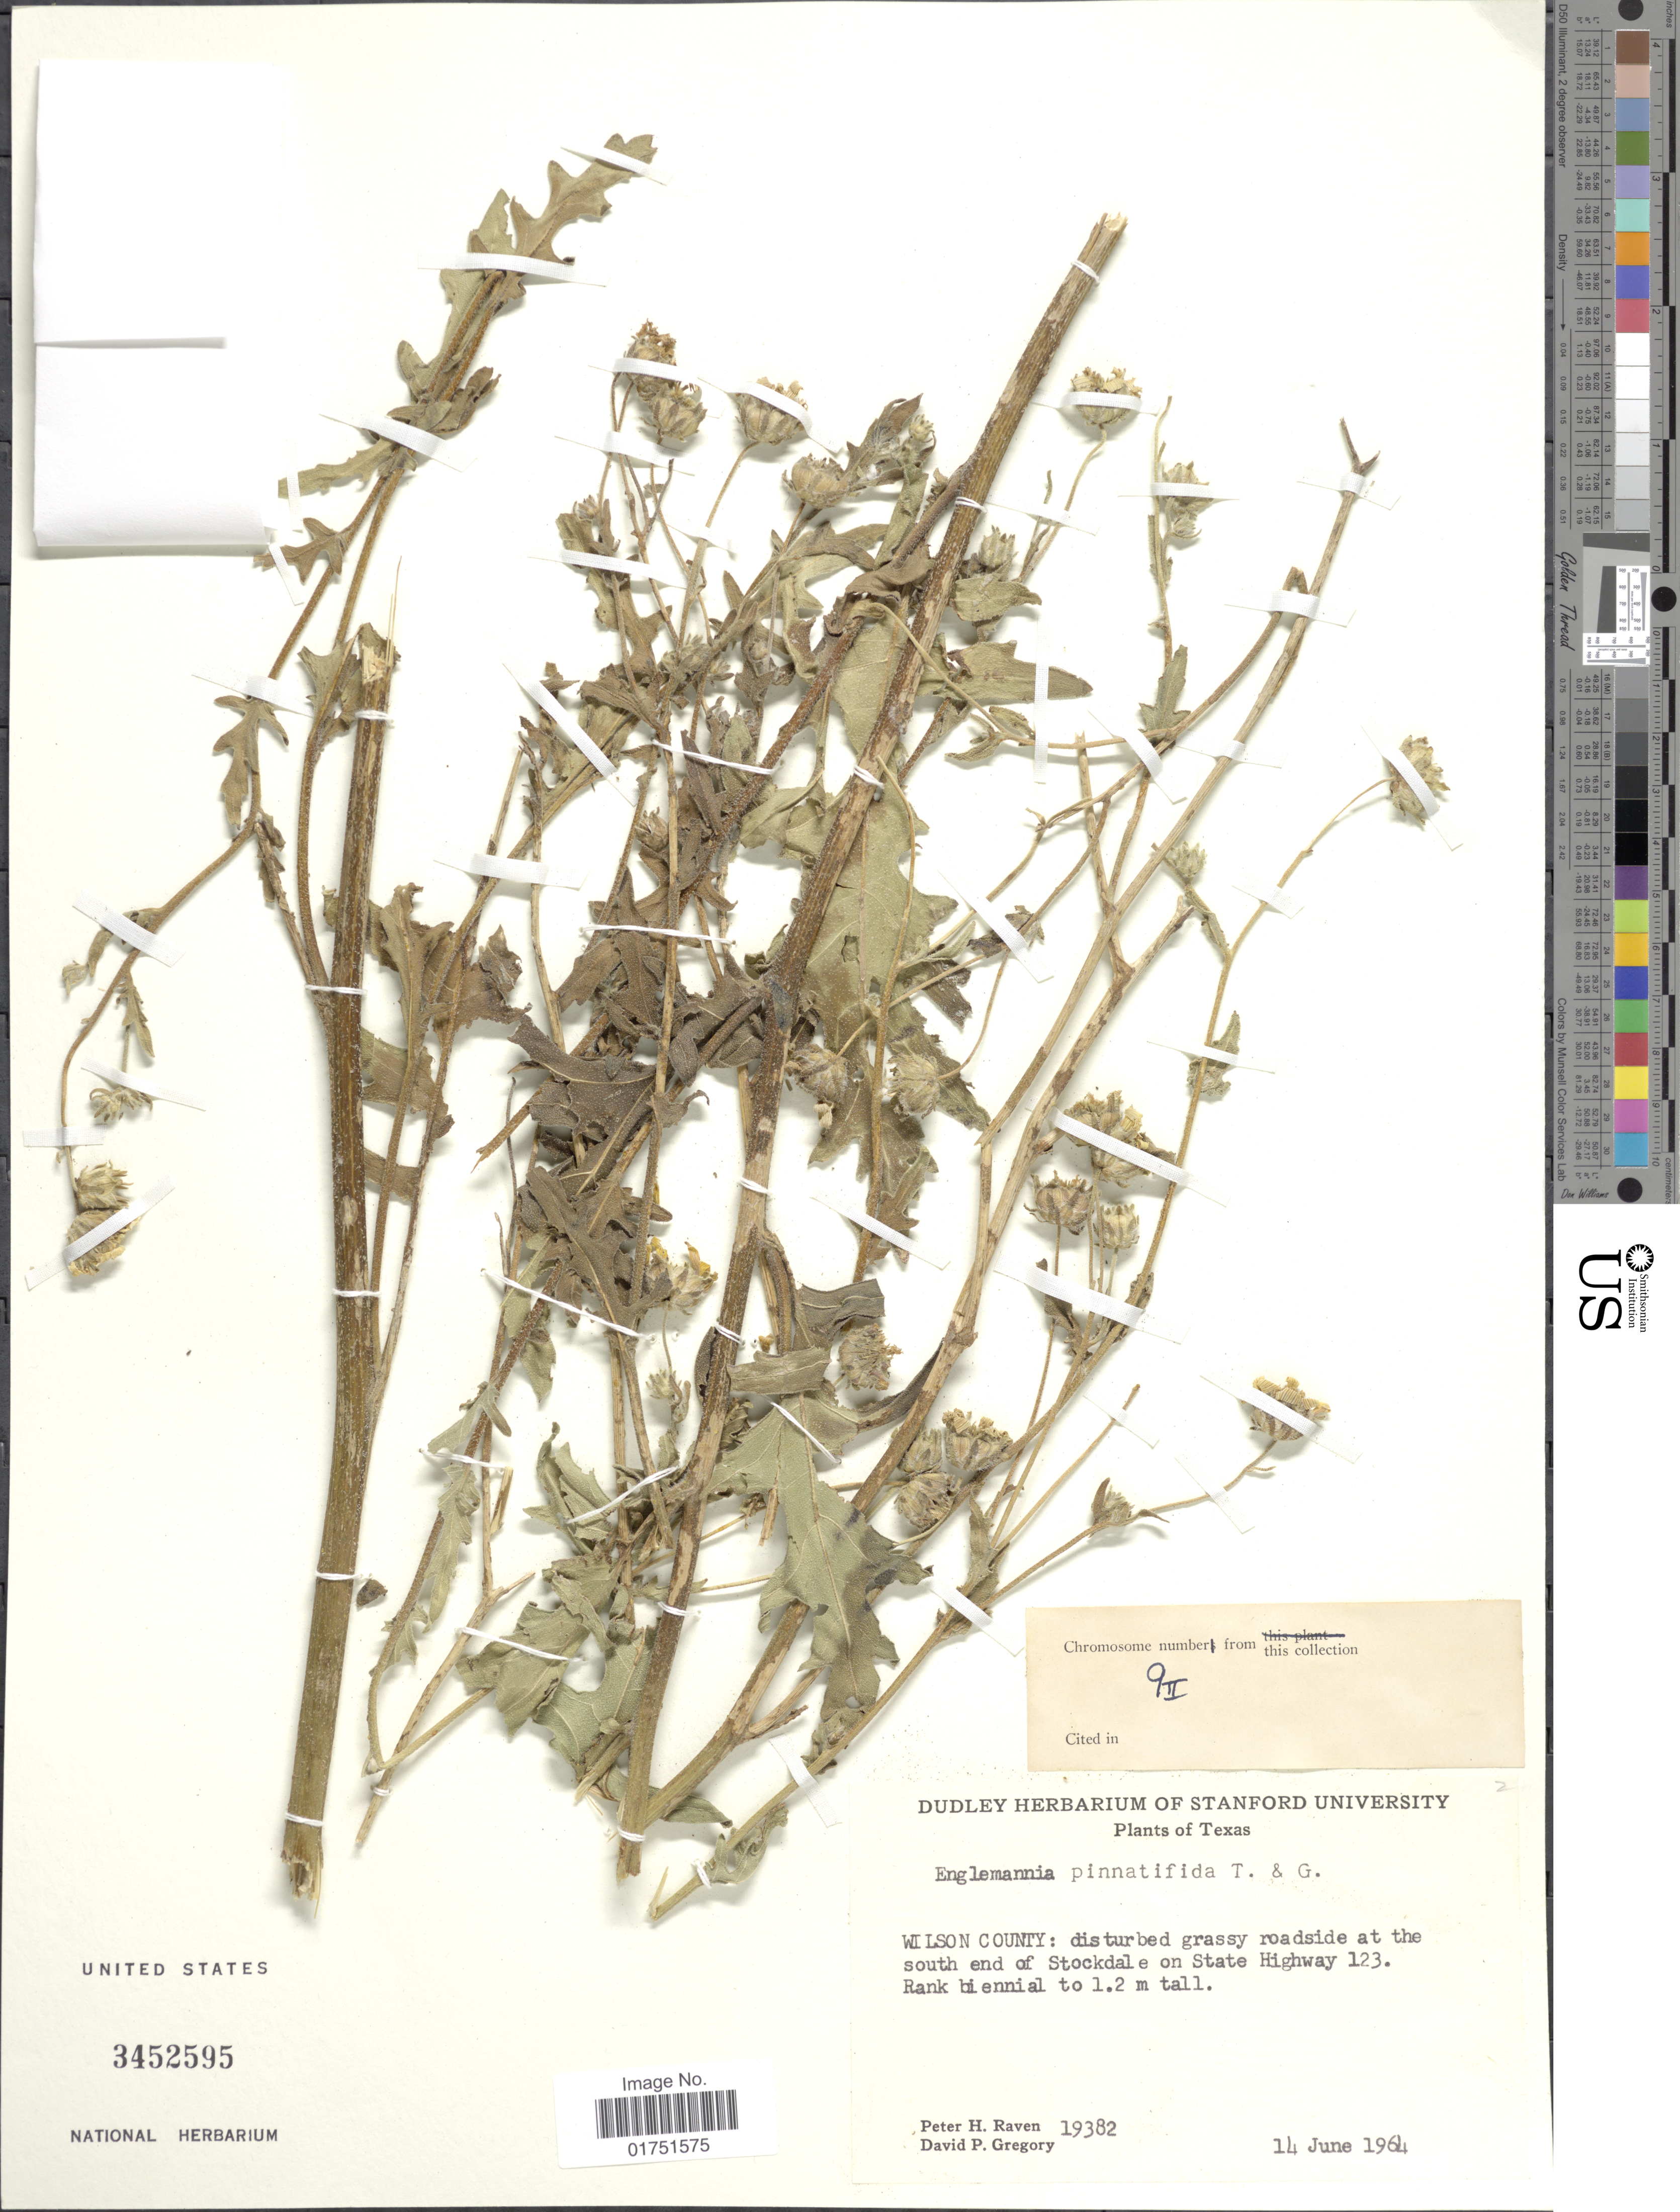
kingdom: Plantae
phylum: Tracheophyta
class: Magnoliopsida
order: Asterales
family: Asteraceae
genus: Engelmannia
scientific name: Engelmannia pinnatifida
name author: Torr. & A. Gray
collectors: P. Raven & D. Gregory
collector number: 19382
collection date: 1964-06-14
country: United States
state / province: Texas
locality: Wilson County: disturbed grassy roadside at the south end of Stockdale on State Highway 123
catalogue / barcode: US 3452595